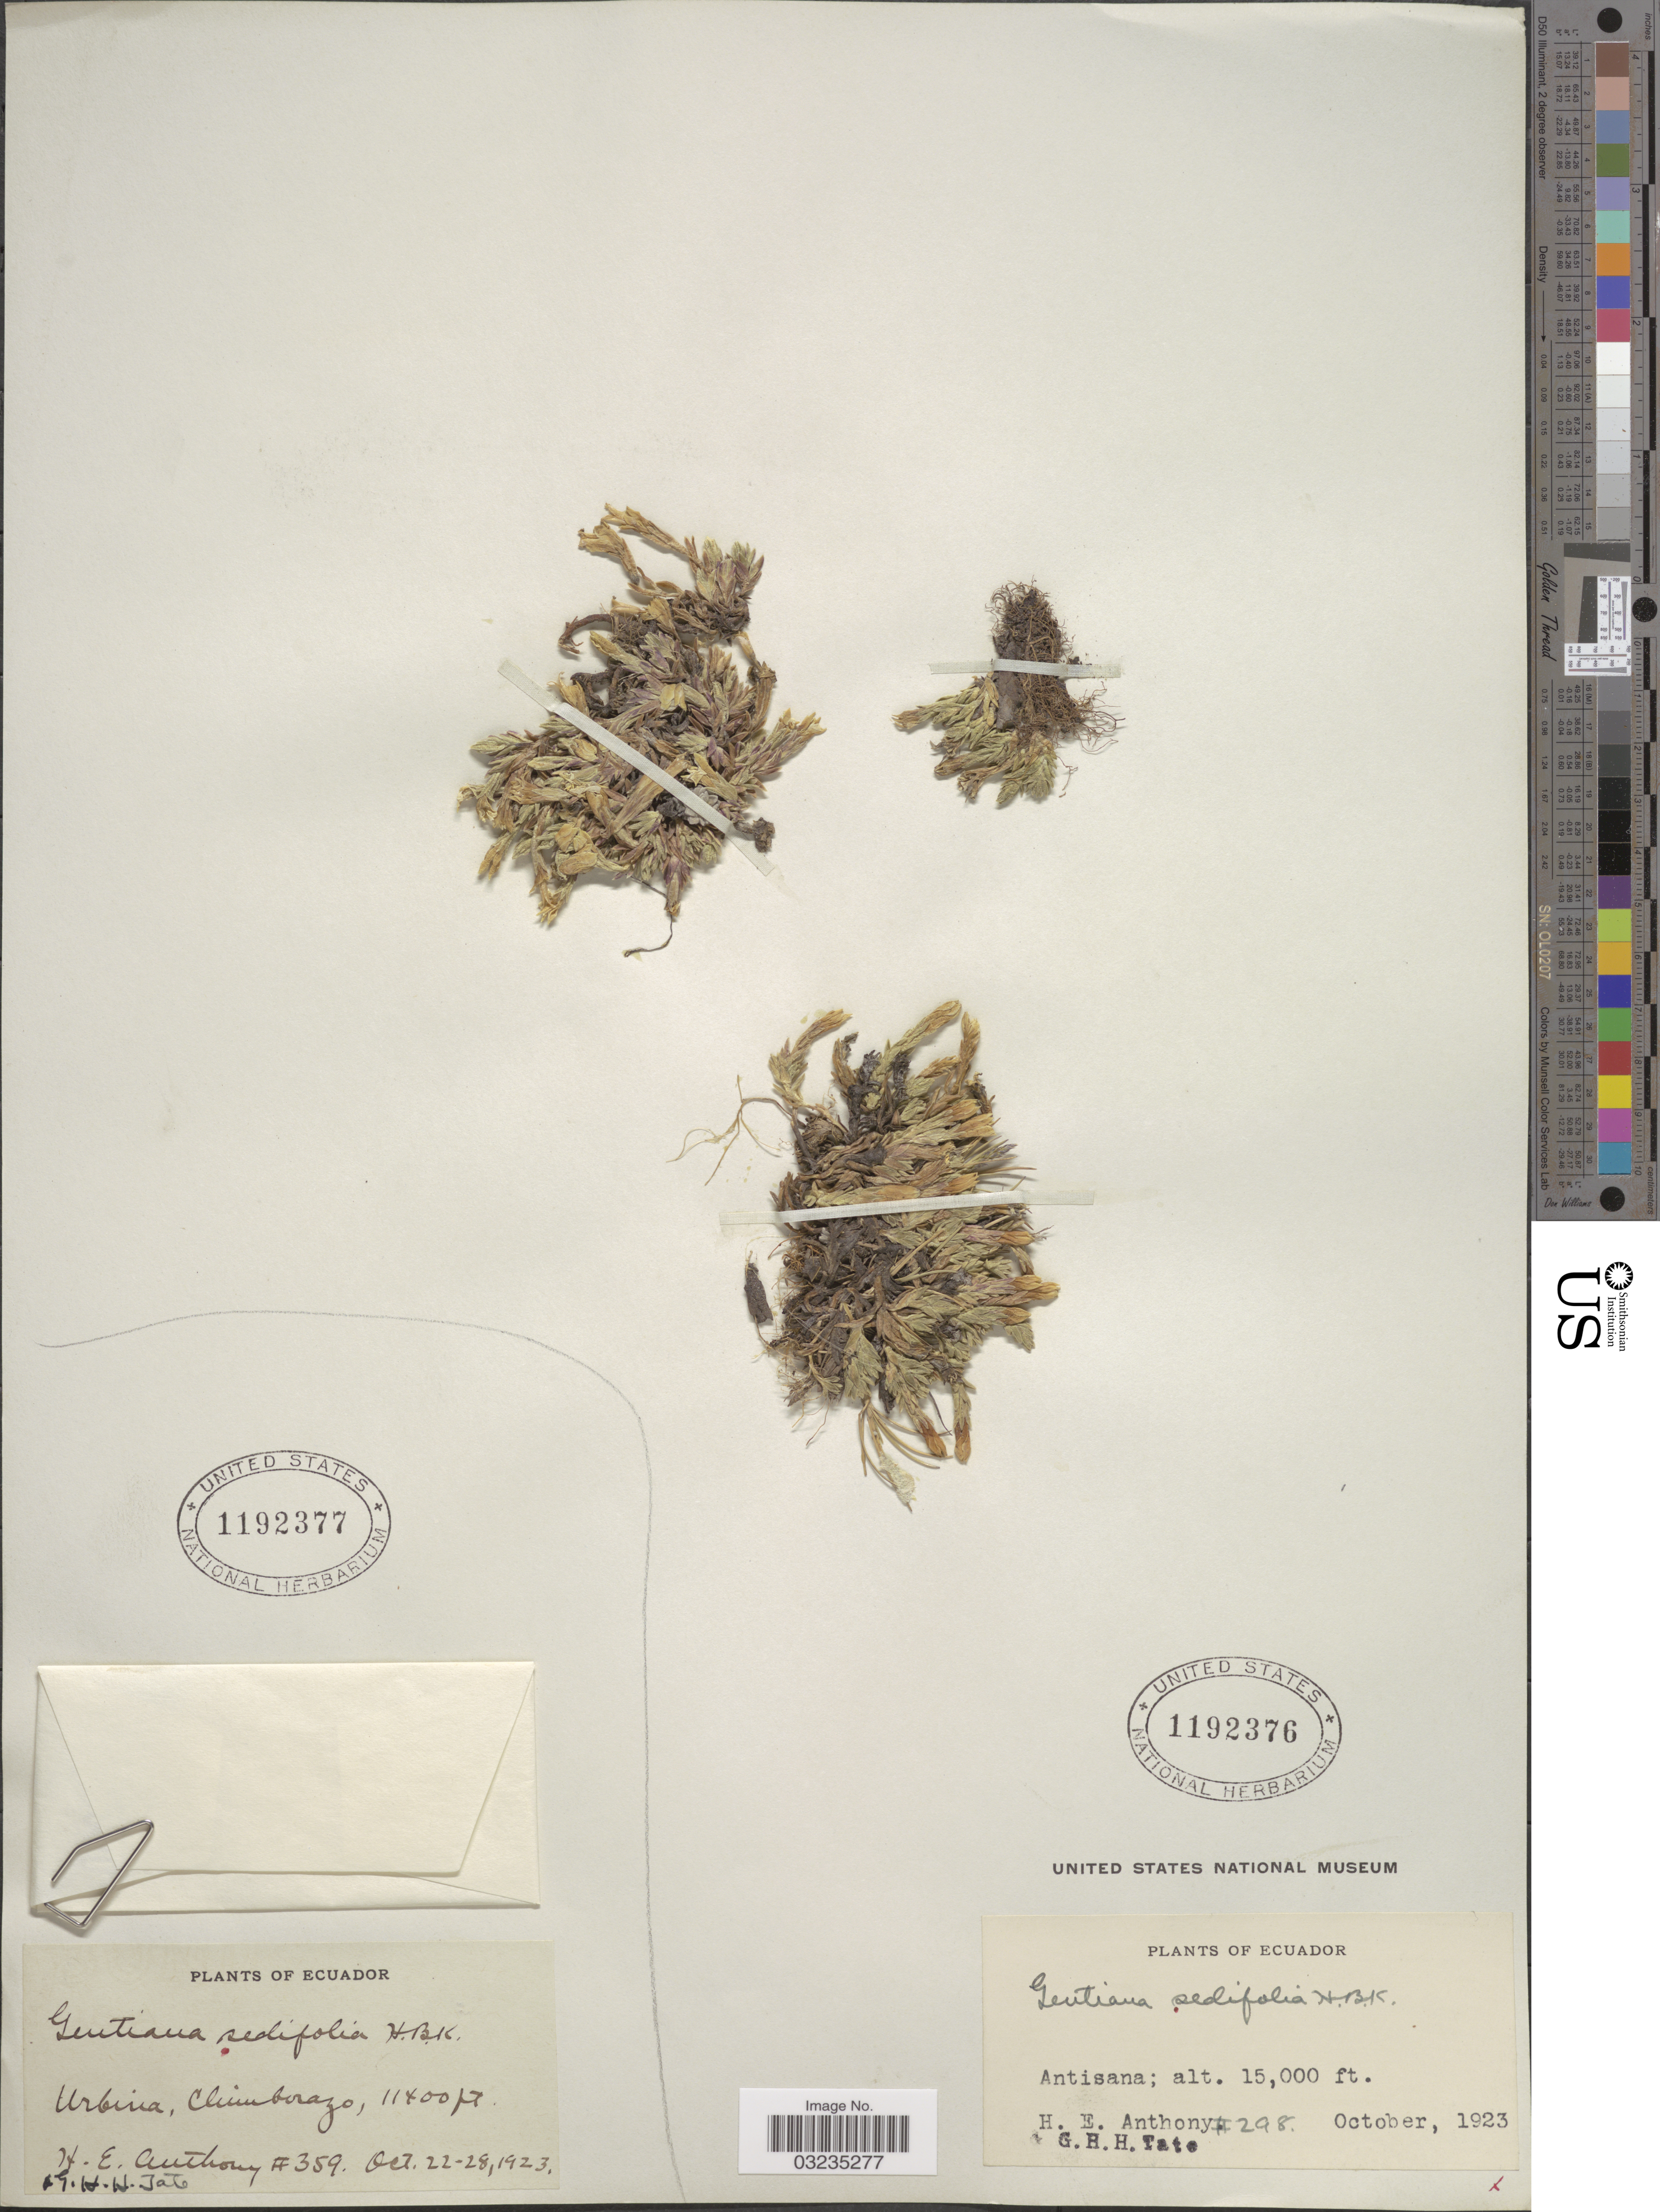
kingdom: Plantae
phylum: Tracheophyta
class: Magnoliopsida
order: Gentianales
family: Gentianaceae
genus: Gentiana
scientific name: Gentiana sedifolia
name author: Kunth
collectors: H. E. Anthony & G. H. H.Tate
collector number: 359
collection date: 1923-10-22/1923-10-28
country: Ecuador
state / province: Chimborazo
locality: Urbina.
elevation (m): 3475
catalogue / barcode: US 1192377-2